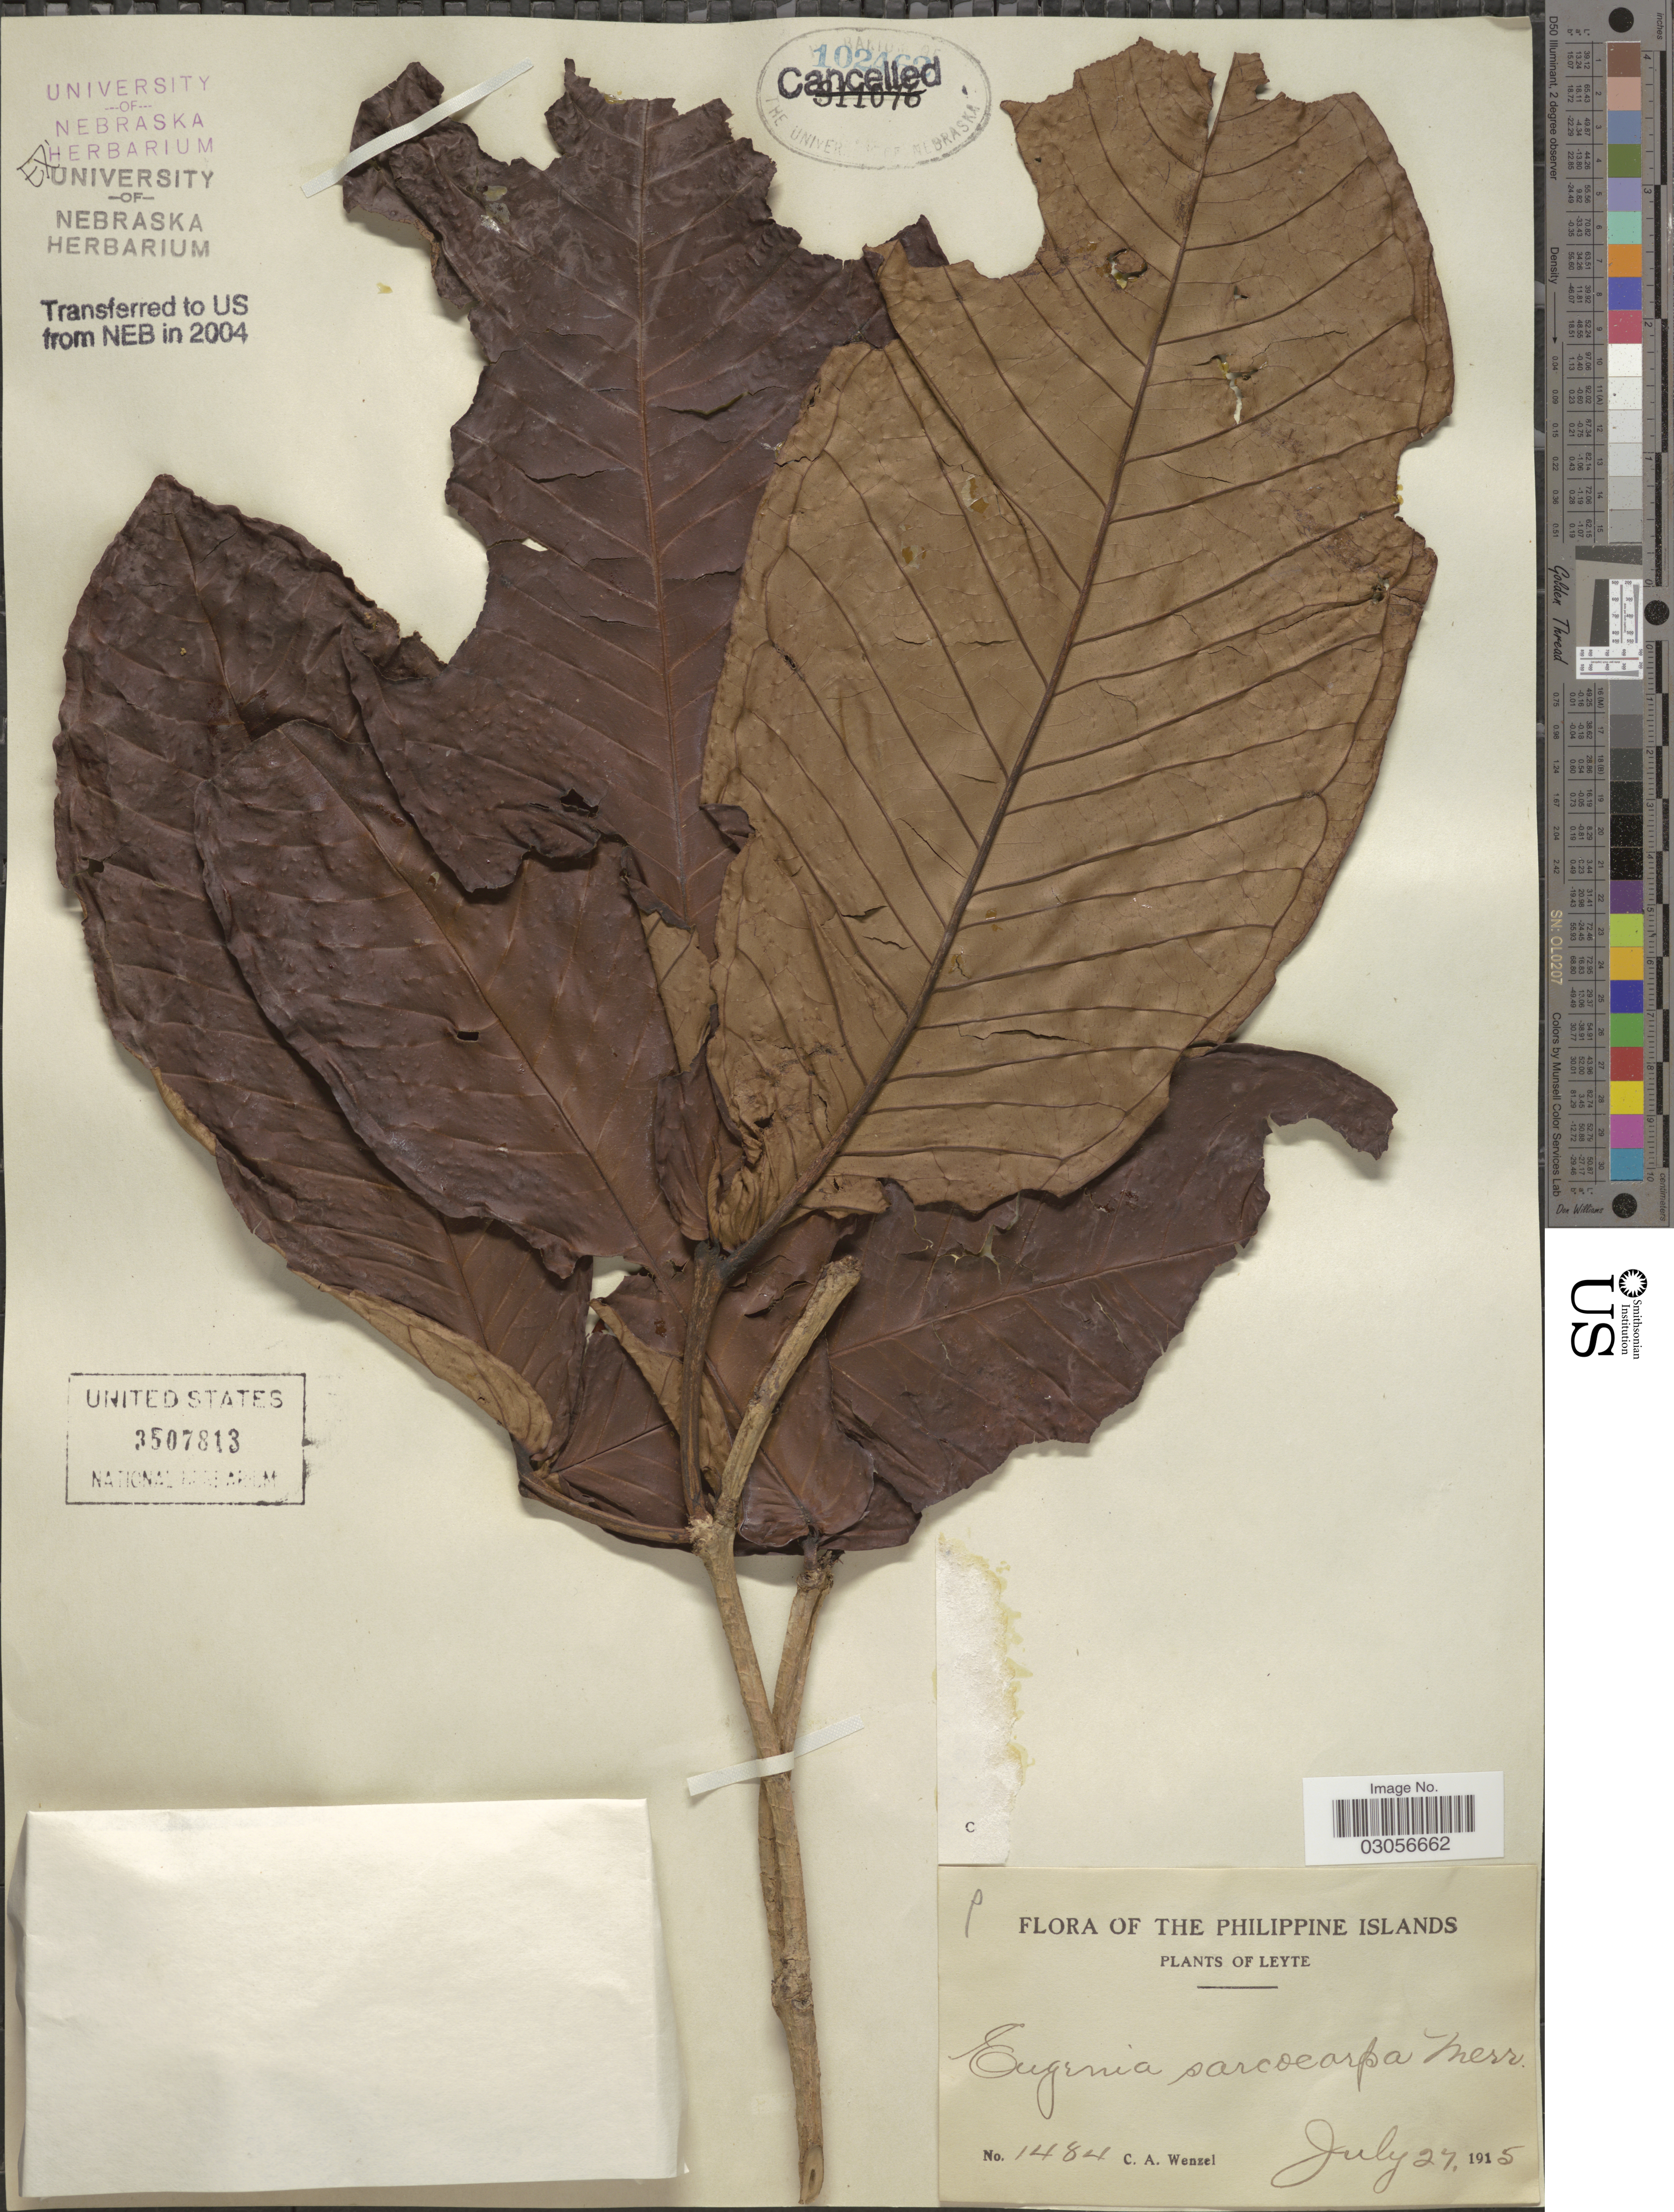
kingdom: Plantae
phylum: Tracheophyta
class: Magnoliopsida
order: Myrtales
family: Myrtaceae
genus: Syzygium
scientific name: Syzygium leytense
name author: (Elmer) Merr.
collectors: C. Wenzel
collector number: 1484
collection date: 1915-07-27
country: Philippines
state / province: Eastern Visayas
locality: Philippine Islands. Leyte.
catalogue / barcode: US 3507813